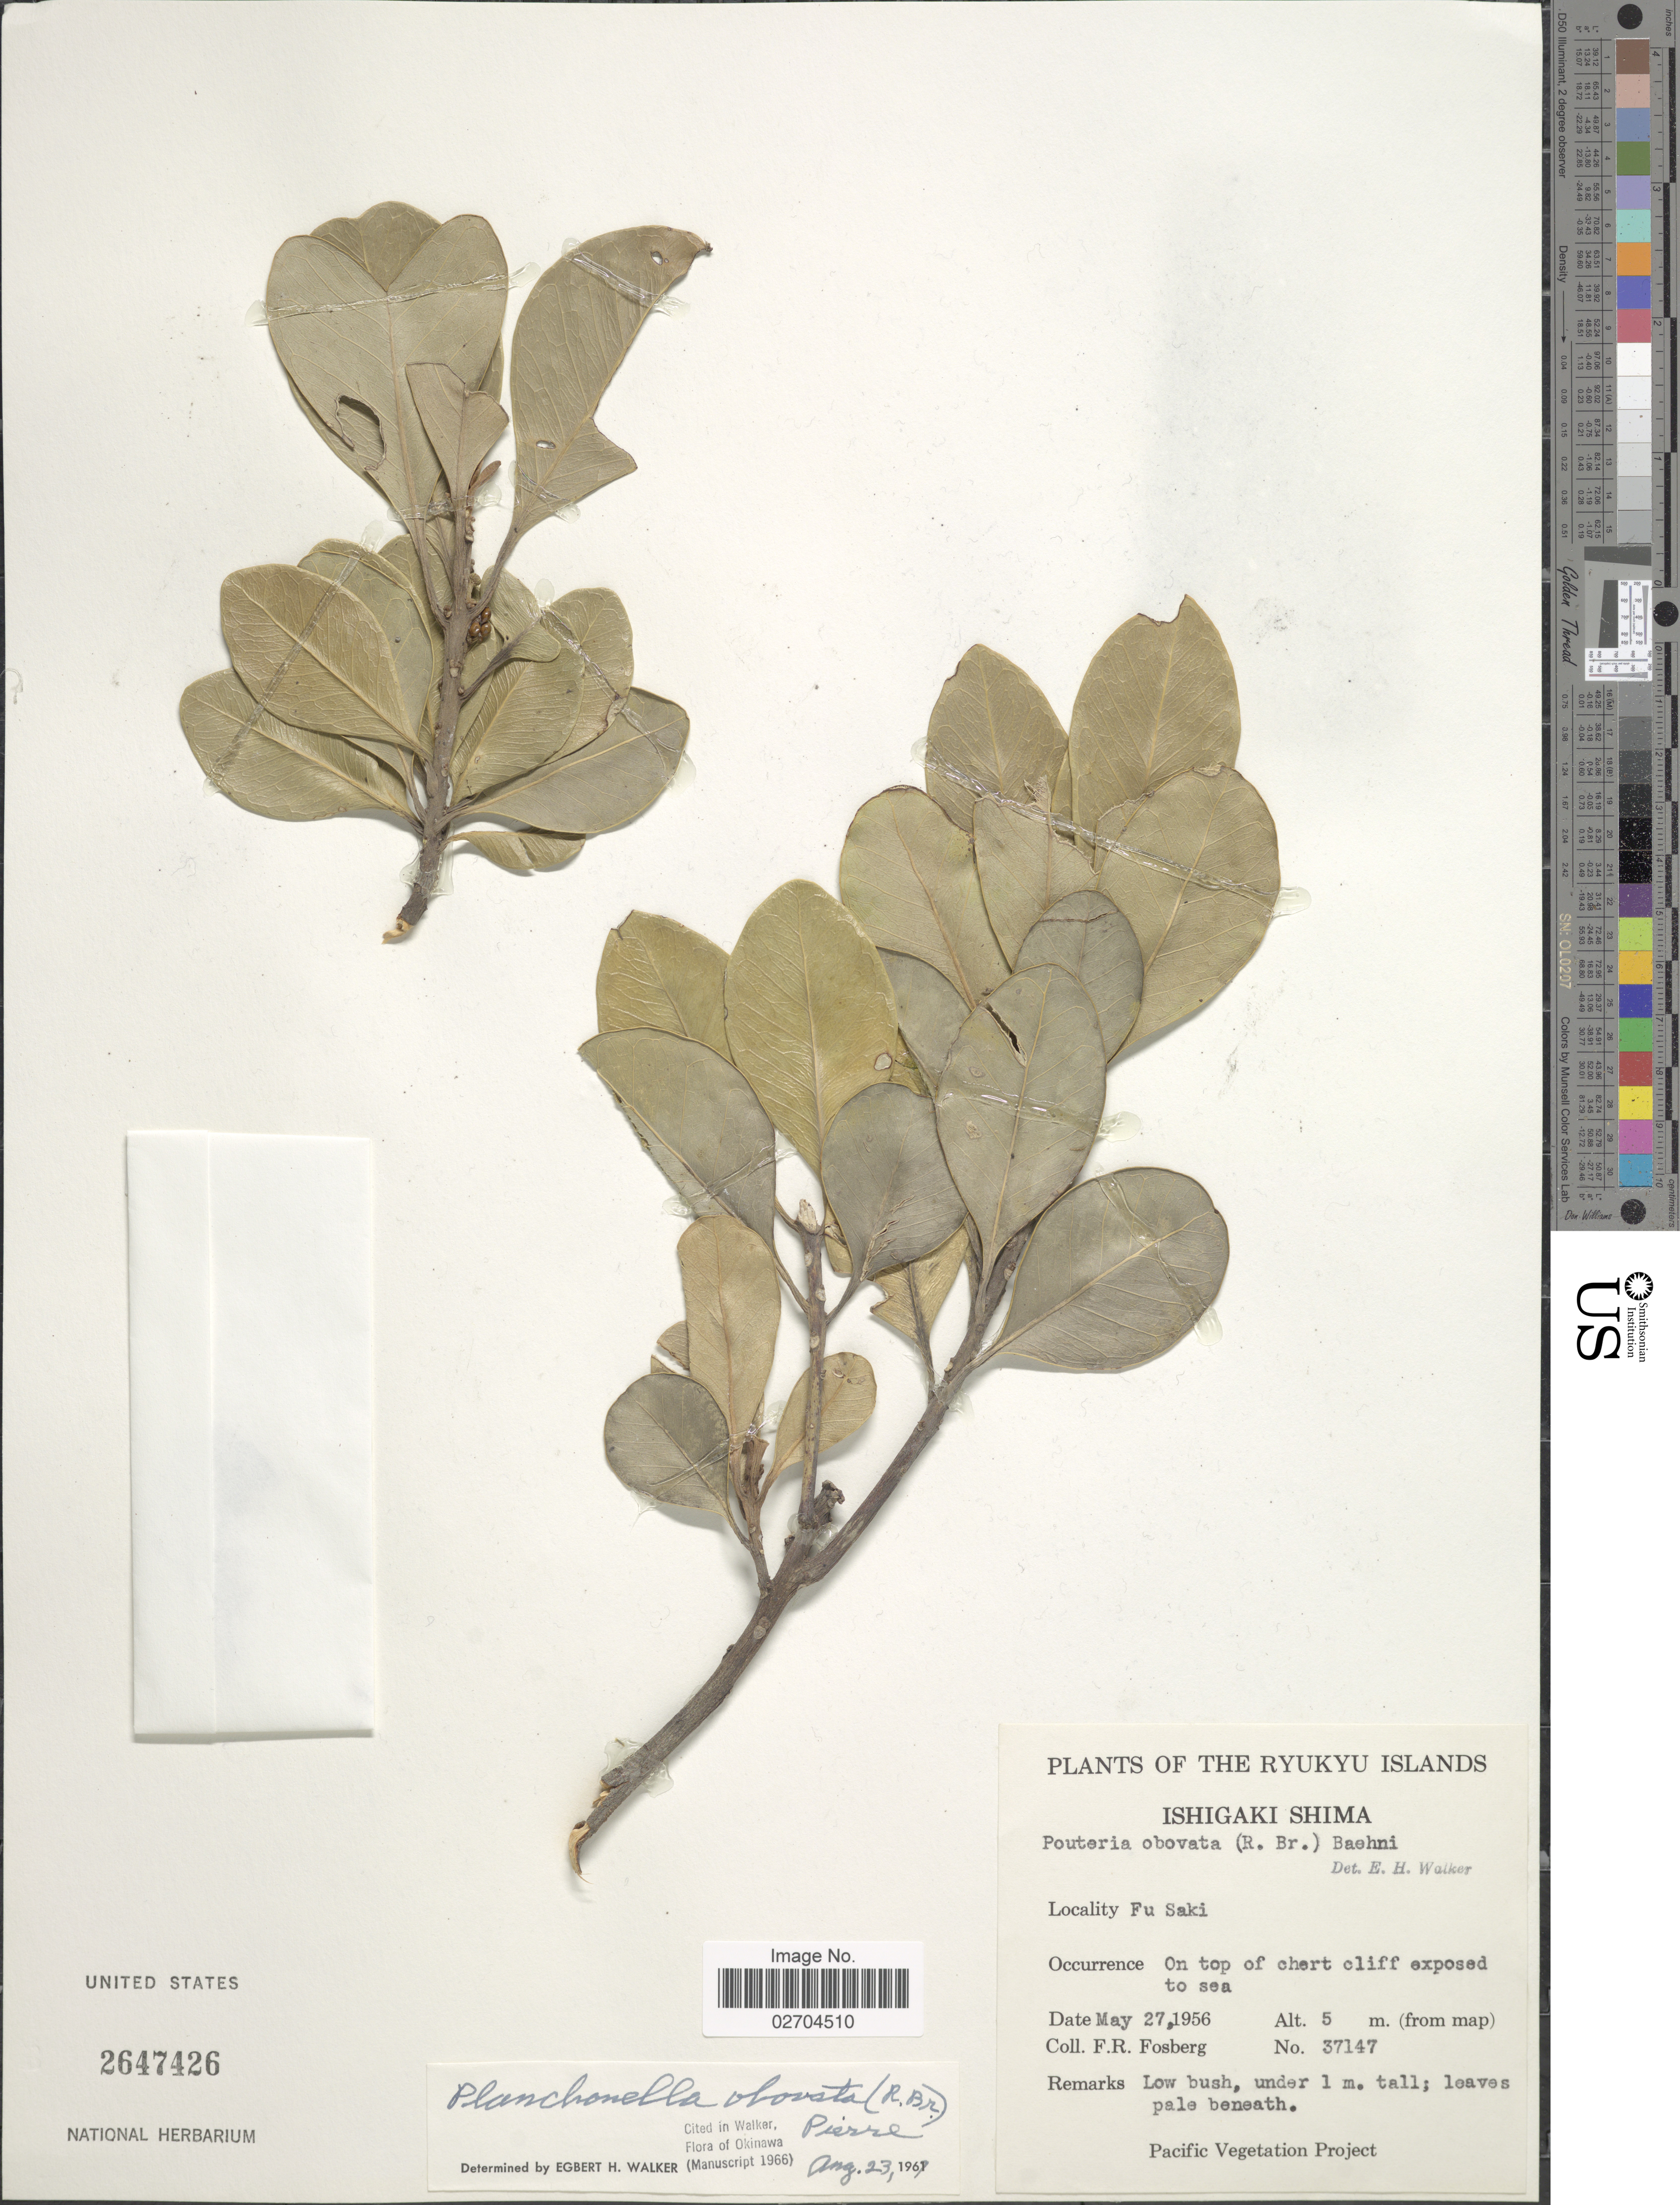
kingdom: Plantae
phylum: Tracheophyta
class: Magnoliopsida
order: Ericales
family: Sapotaceae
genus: Planchonella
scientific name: Planchonella obovata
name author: (R. Br.) Pierre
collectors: F. R. Fosberg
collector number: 37147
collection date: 1956-05-27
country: Japan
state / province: Okinawa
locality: Ishigaki Shima, Ryukyu Islands, Fu Saki.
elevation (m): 5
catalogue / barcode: US 2647426